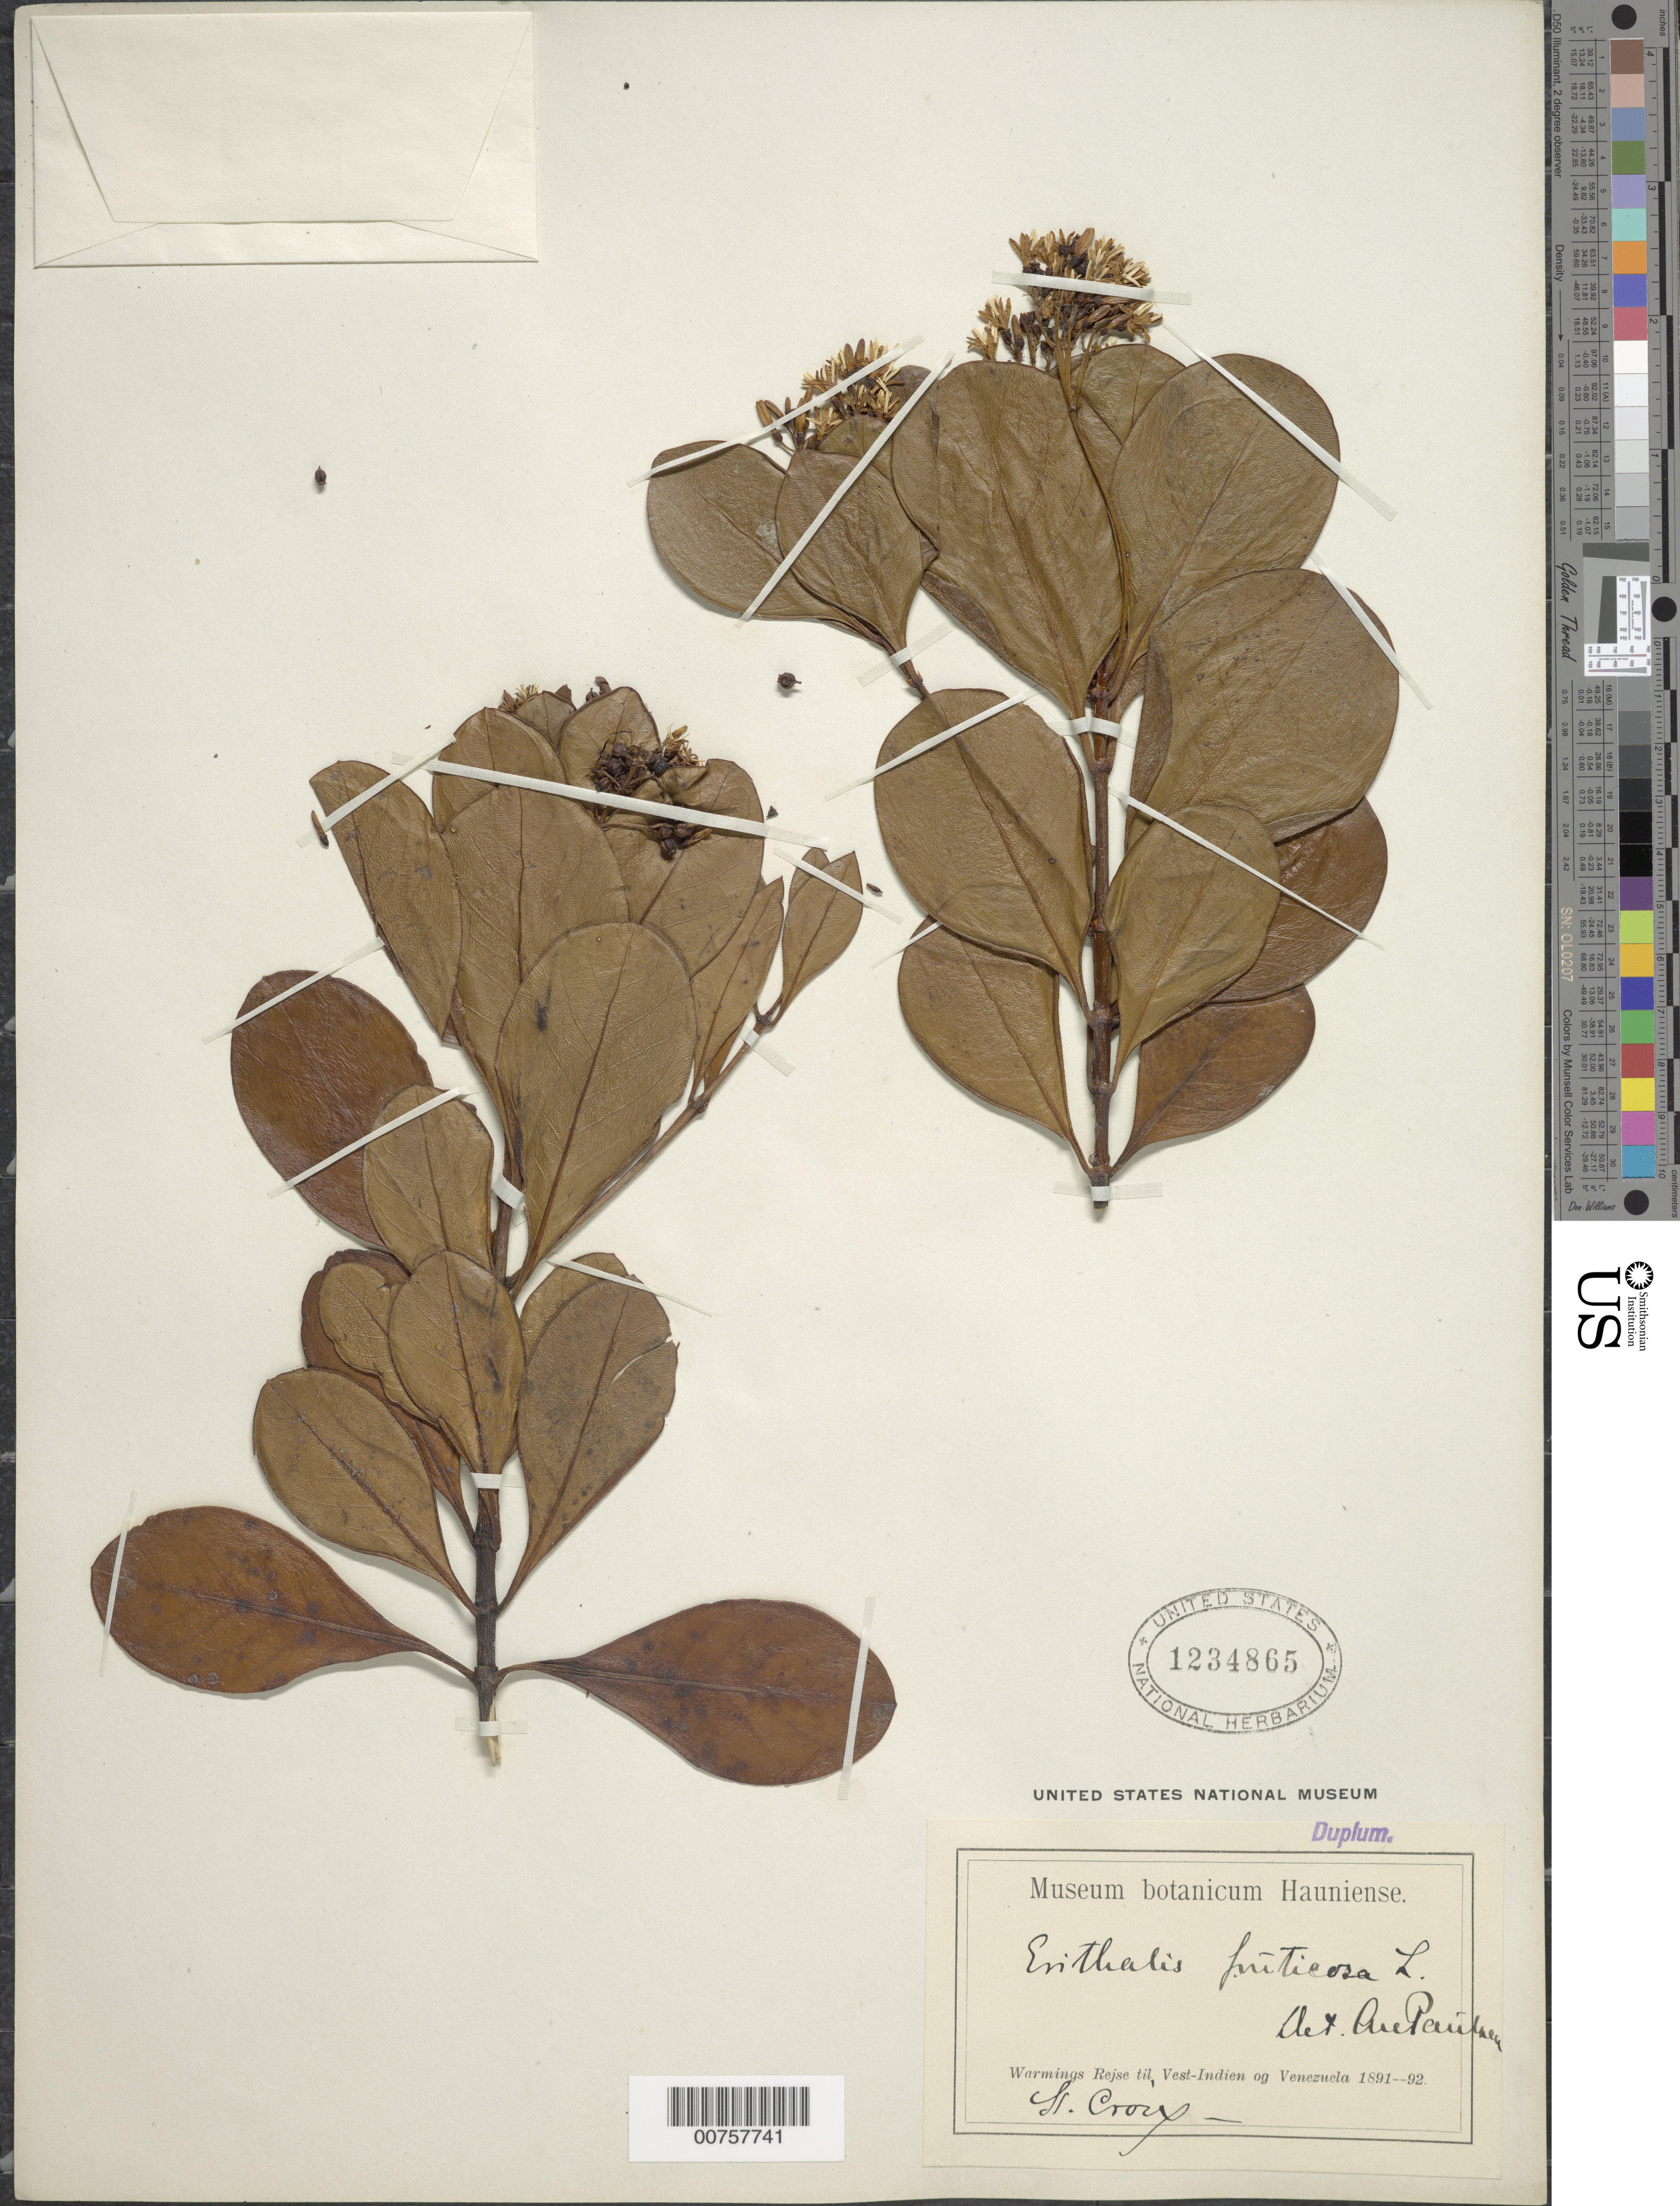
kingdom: Plantae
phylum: Tracheophyta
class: Magnoliopsida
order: Gentianales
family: Rubiaceae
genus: Erithalis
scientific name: Erithalis fruticosa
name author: L.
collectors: E. Warming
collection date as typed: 1891 to -- --- 1892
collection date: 1891/1892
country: U.S. Virgin Islands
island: St. Croix Island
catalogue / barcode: US 1234865